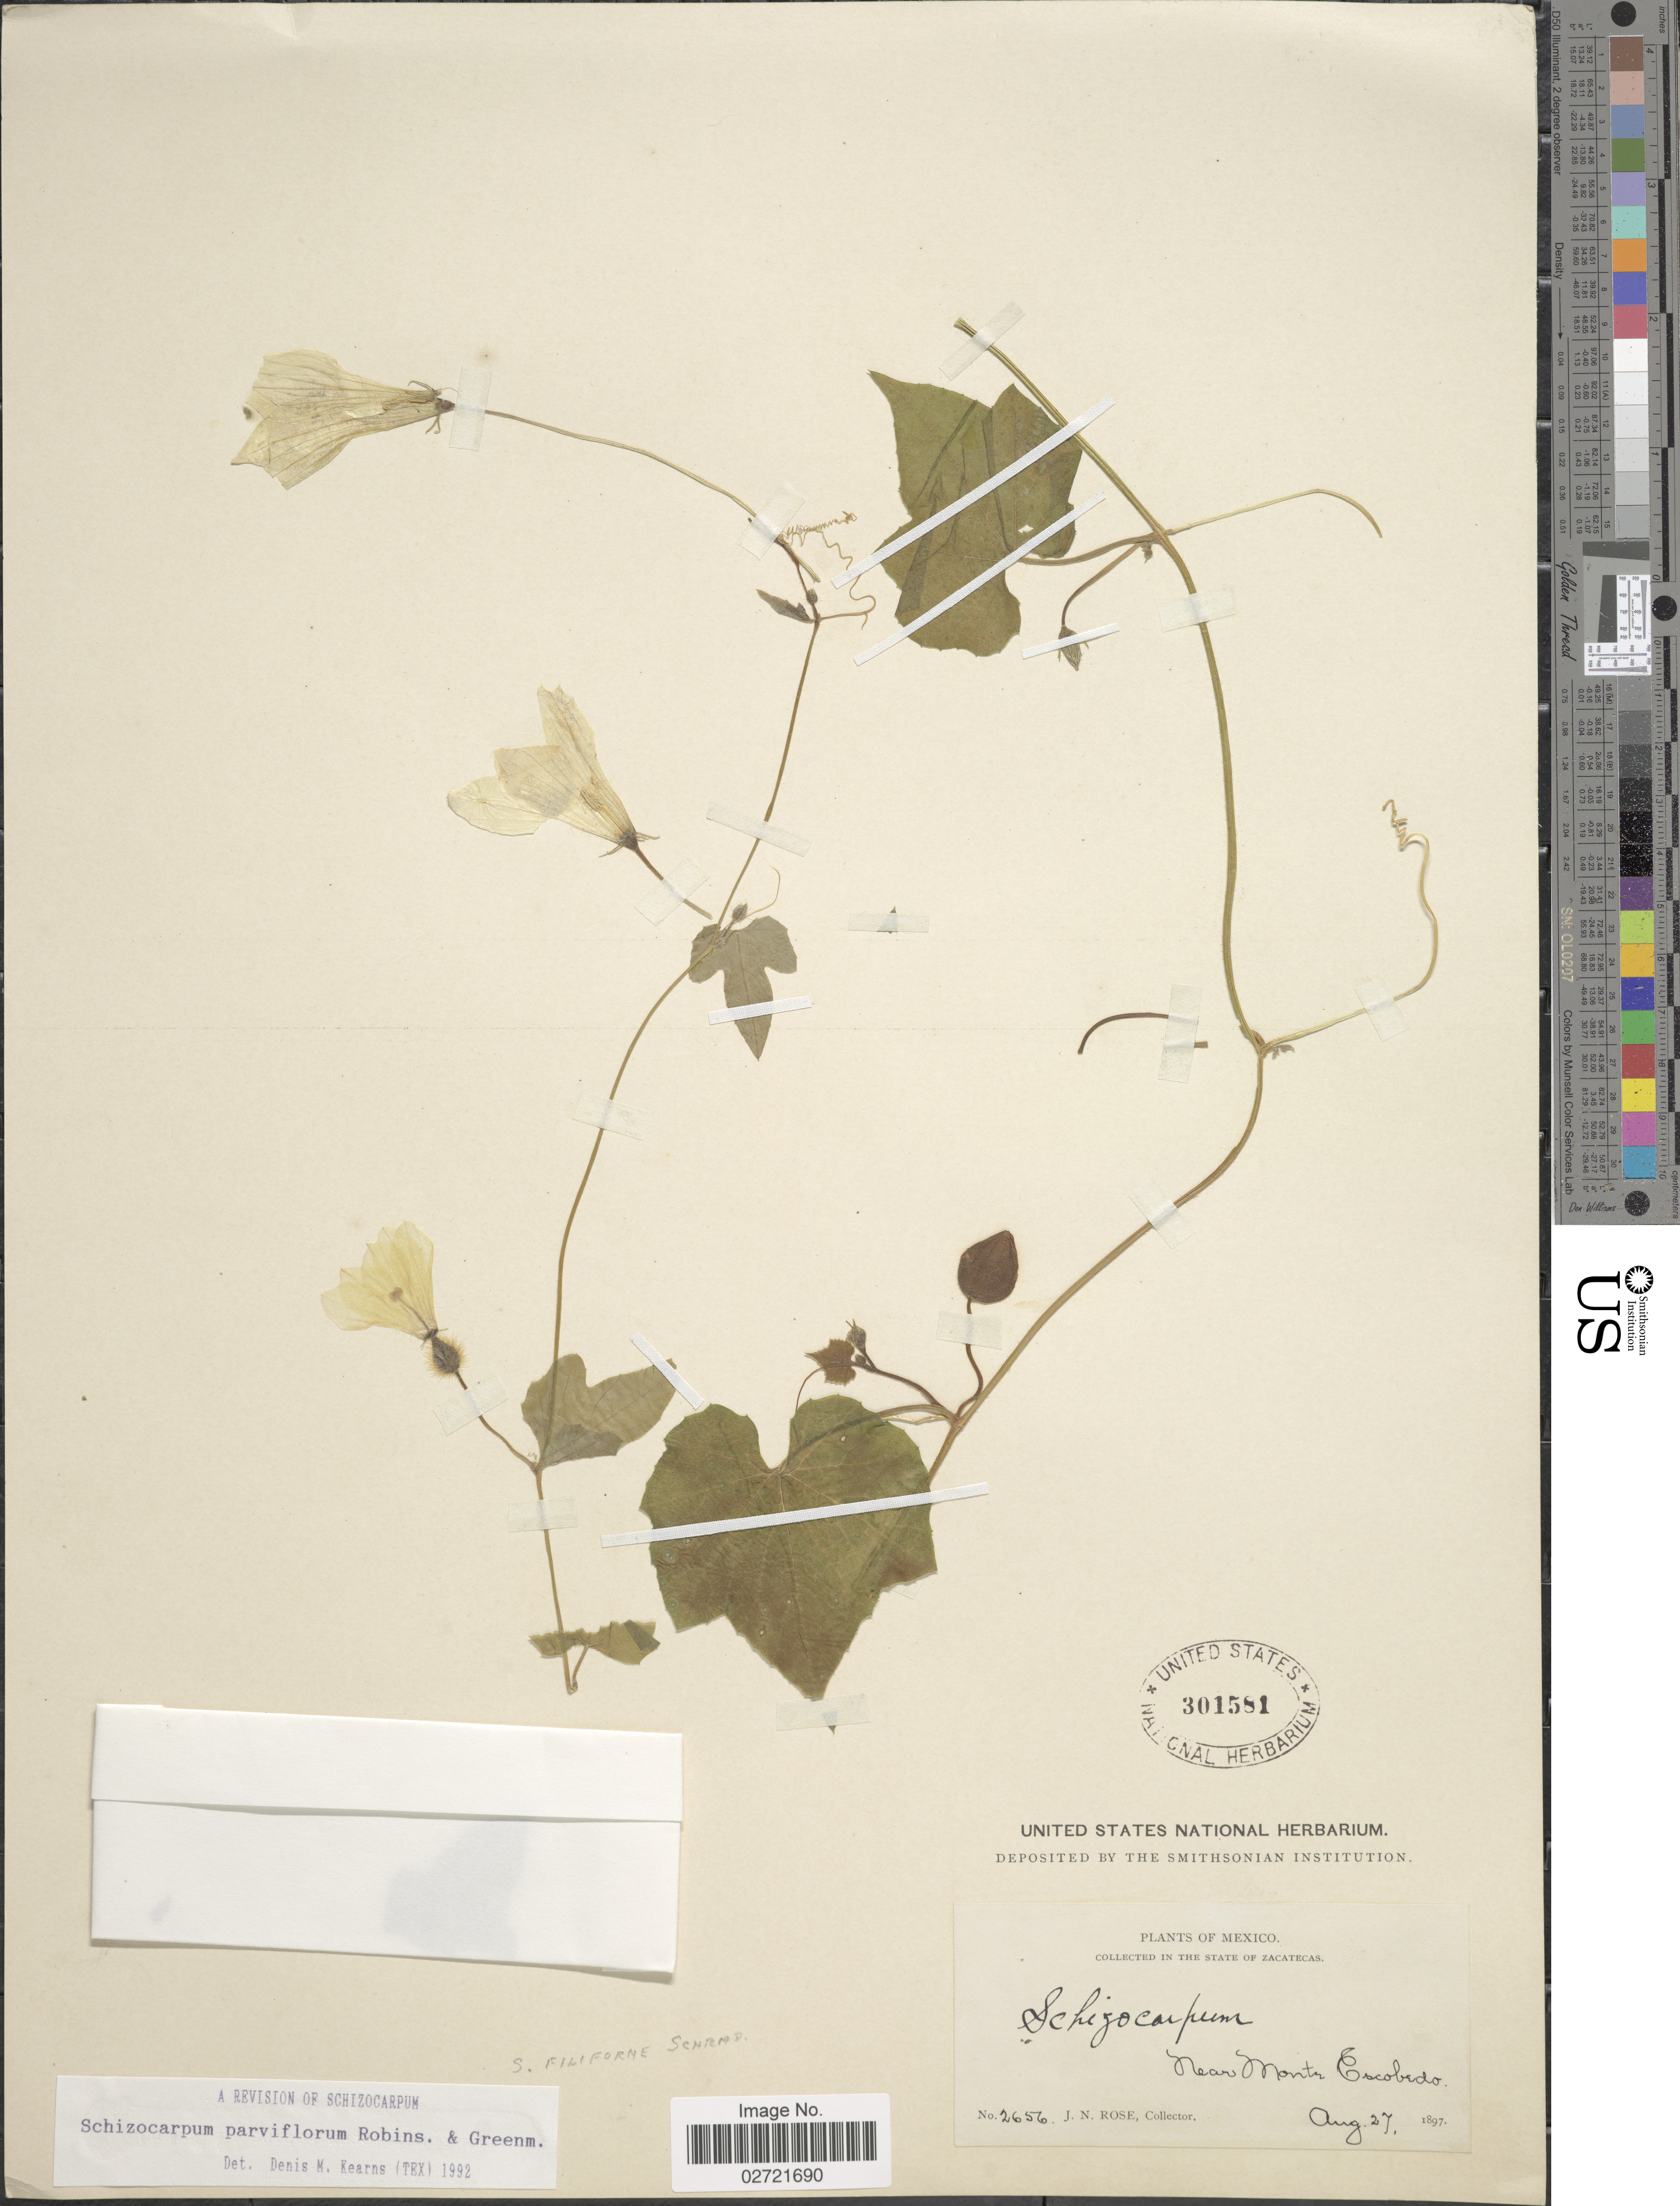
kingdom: Plantae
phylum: Tracheophyta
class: Magnoliopsida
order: Cucurbitales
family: Cucurbitaceae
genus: Schizocarpum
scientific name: Schizocarpum parviflorum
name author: B.L. Rob. & Greenm.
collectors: J. N. Rose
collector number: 2656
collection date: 1897-08-27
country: Mexico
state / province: Zacatecas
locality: Near Monte Escobedo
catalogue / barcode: US 301581